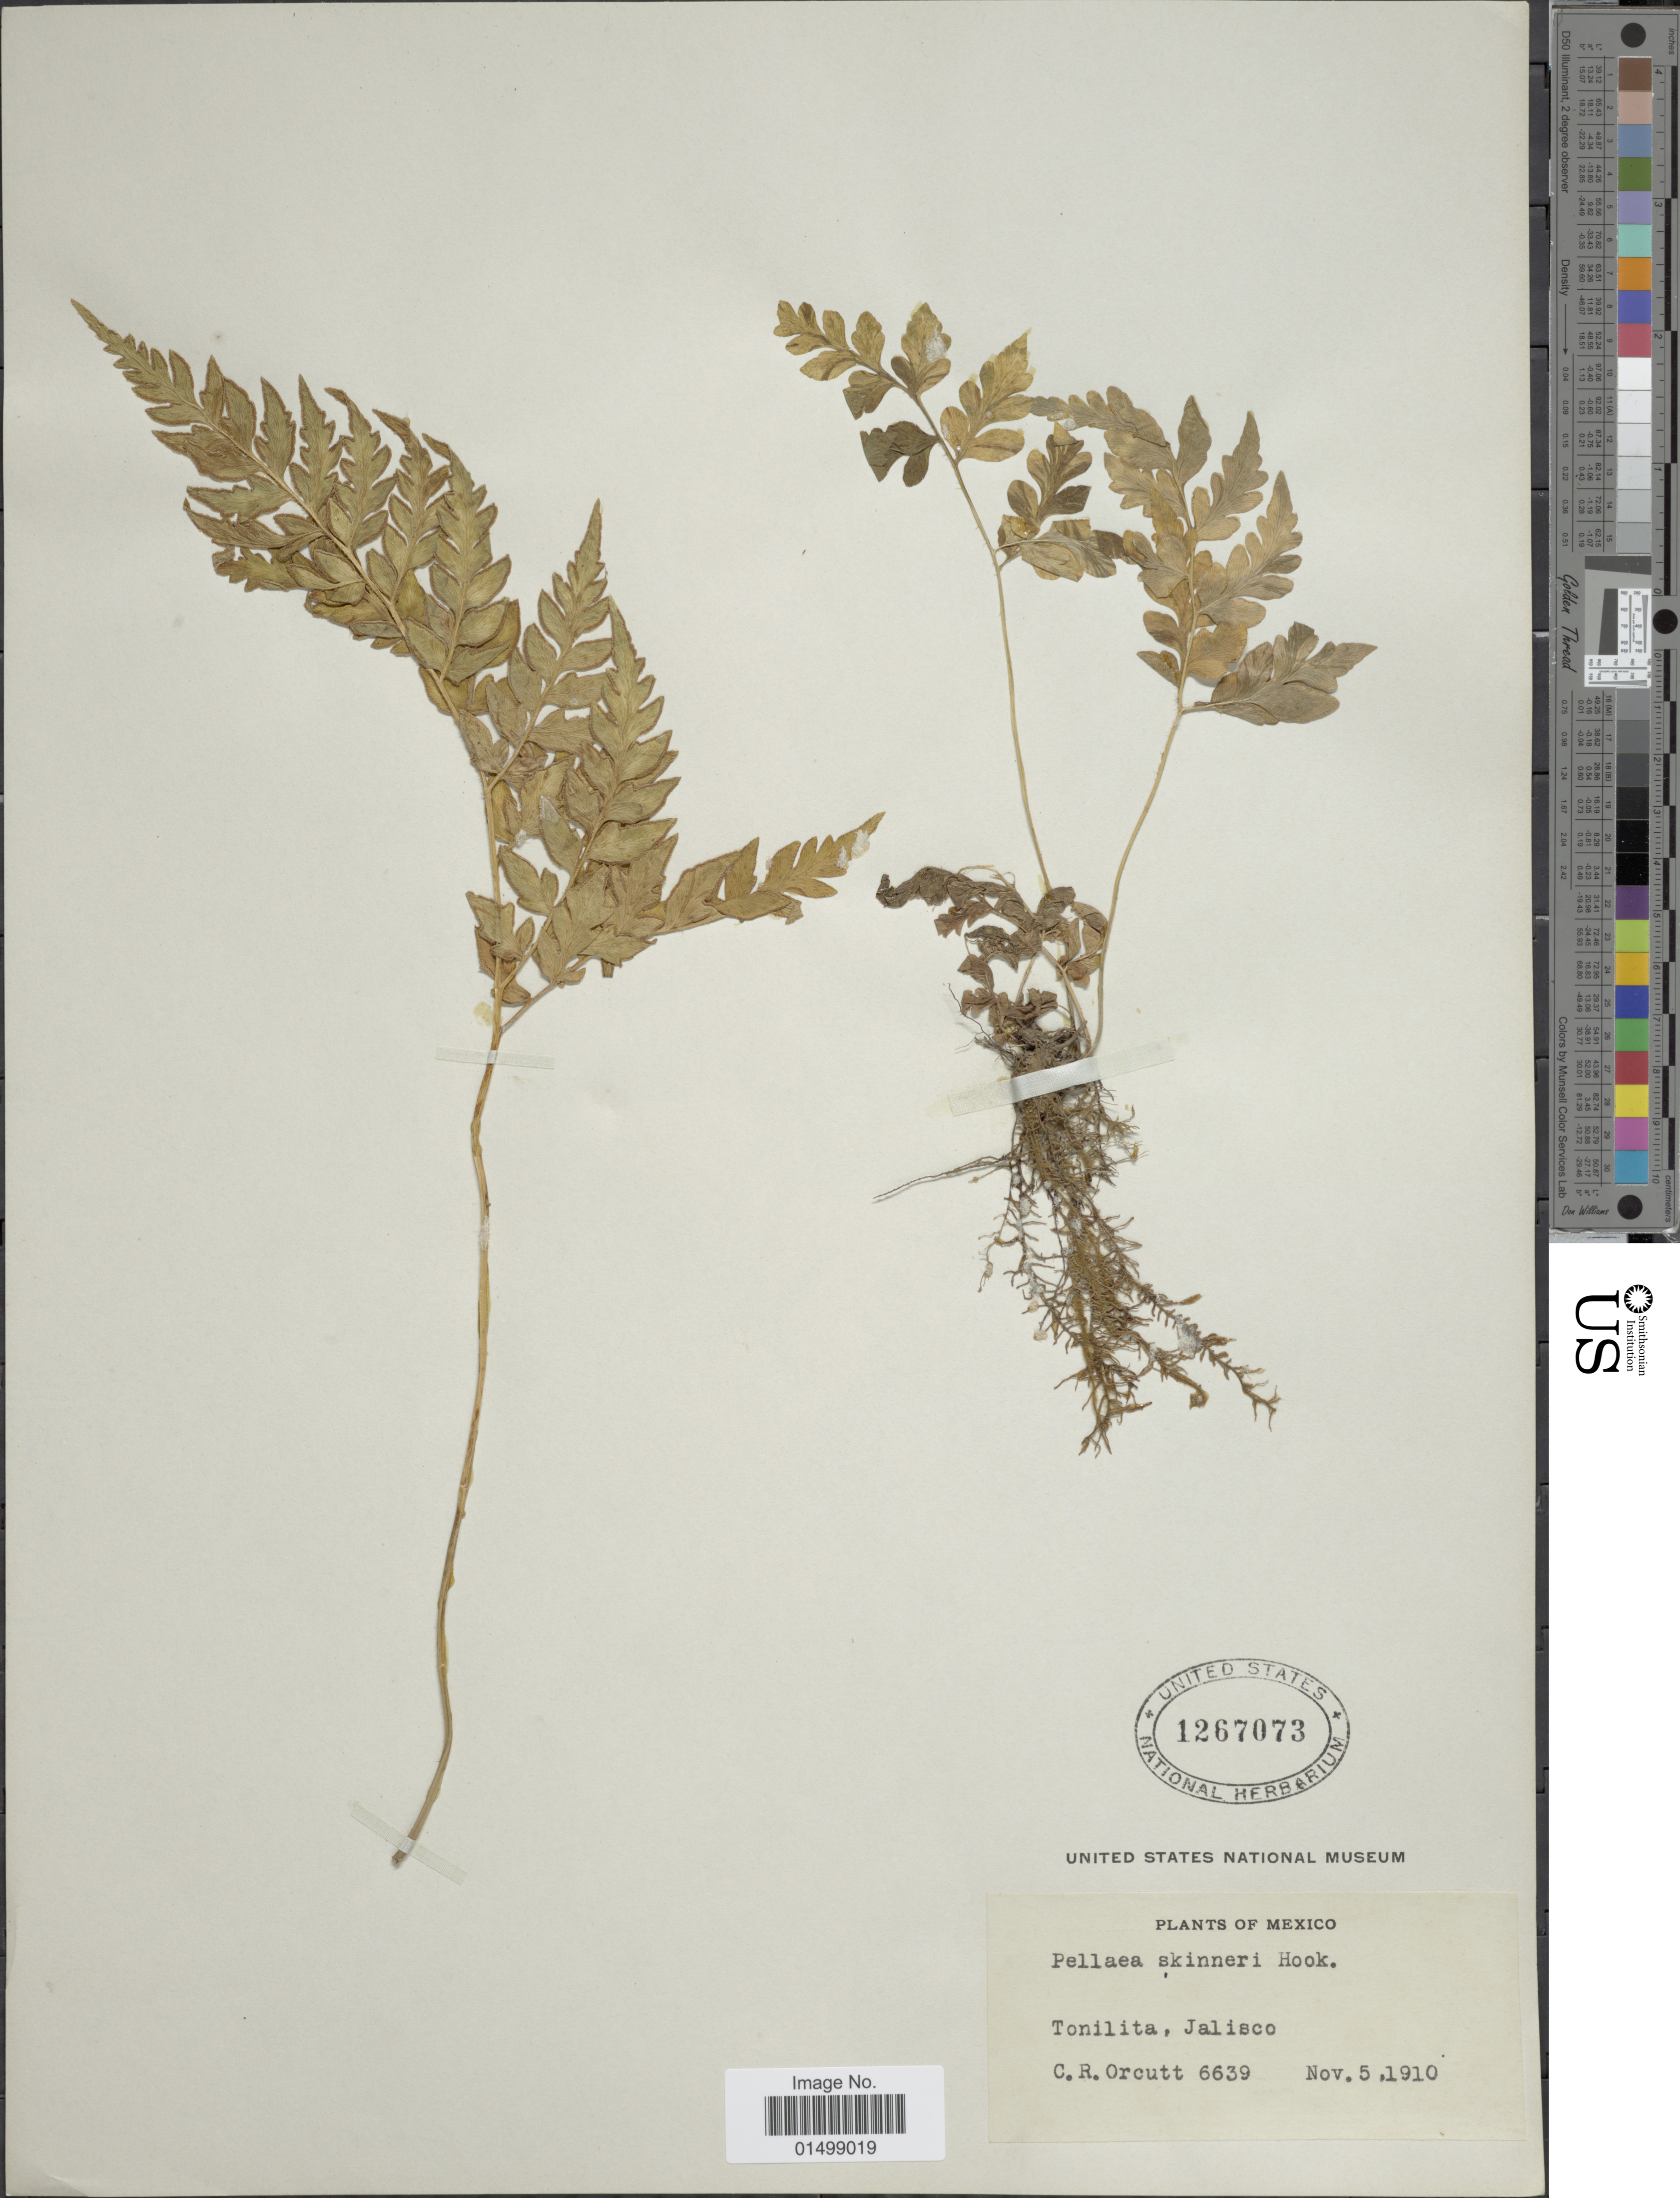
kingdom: Plantae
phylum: Tracheophyta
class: Polypodiopsida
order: Polypodiales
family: Pteridaceae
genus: Cheilanthes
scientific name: Cheilanthes skinneri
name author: (Hook.) T. Moore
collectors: C. R. Orcutt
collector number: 6639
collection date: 1910-11-05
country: Mexico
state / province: Jalisco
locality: Mexico, Tonilita, Jalisco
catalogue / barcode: US 1267073